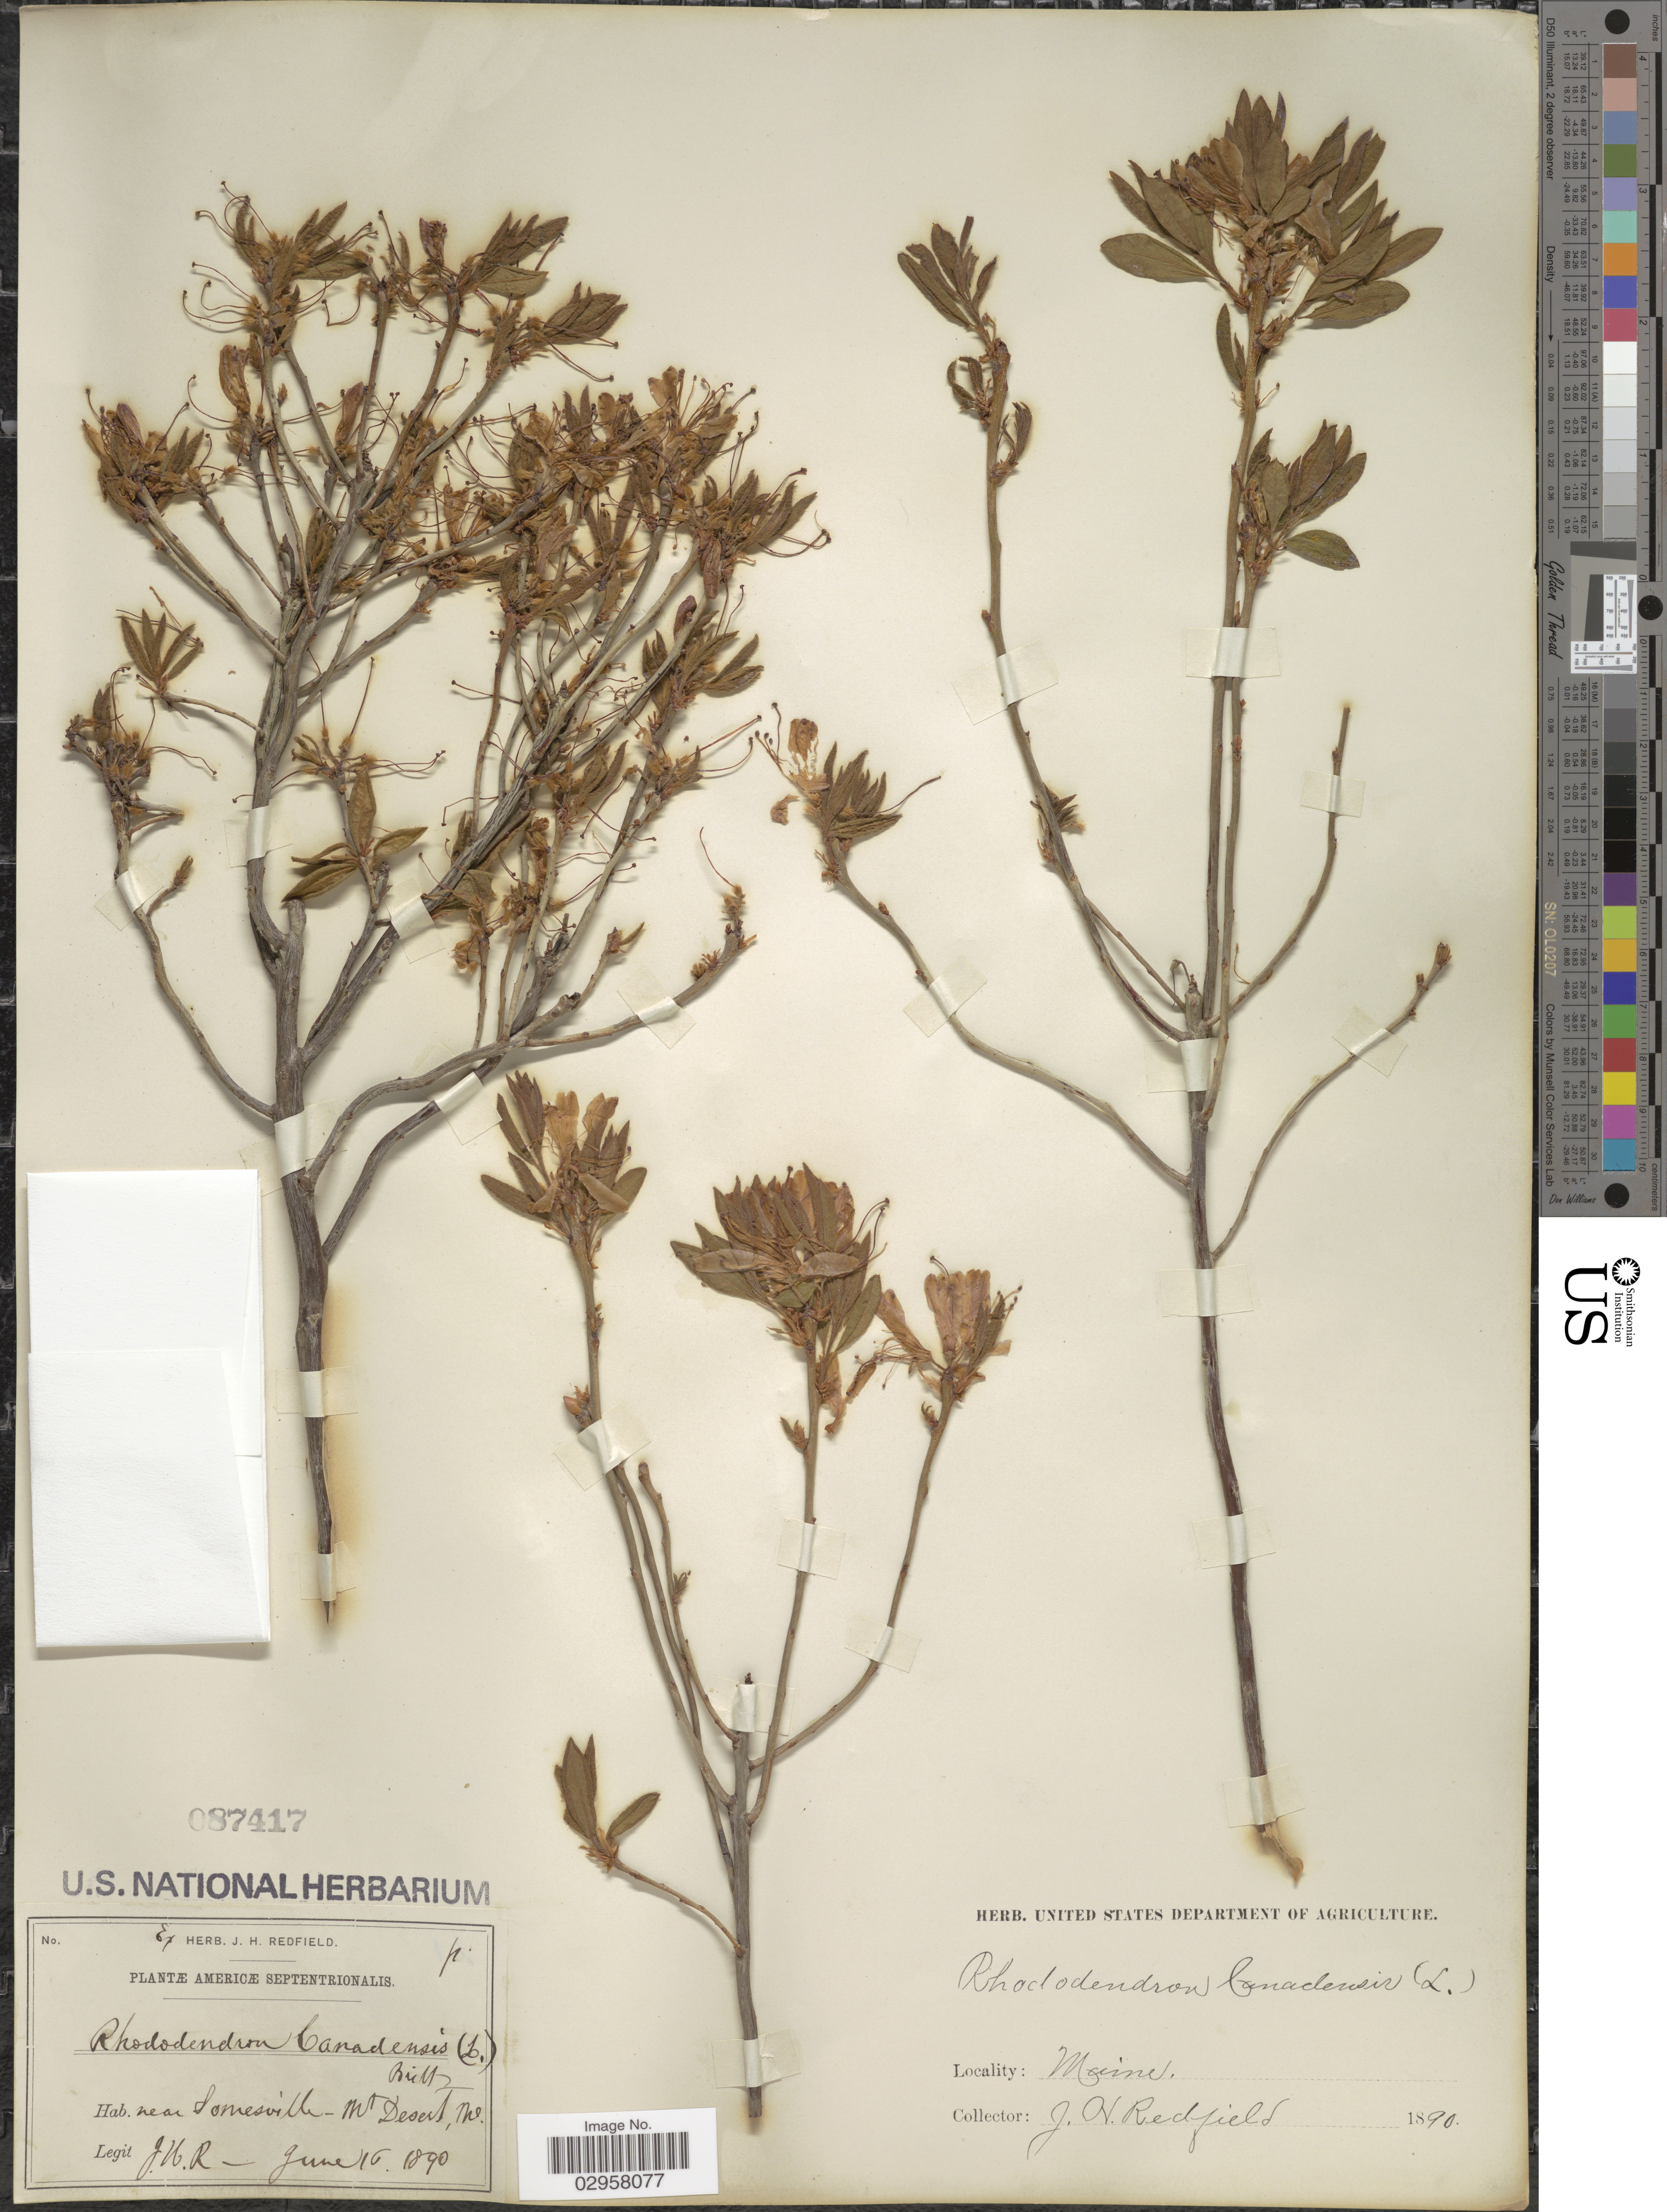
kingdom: Plantae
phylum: Tracheophyta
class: Magnoliopsida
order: Ericales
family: Ericaceae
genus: Rhododendron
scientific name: Rhododendron canadense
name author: (L.) Torr.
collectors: J. Redfield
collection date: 1890-06-16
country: United States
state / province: Maine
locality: Americæ Septentrionalis. Nea Somesville - Mt Desert.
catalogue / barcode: US 87417